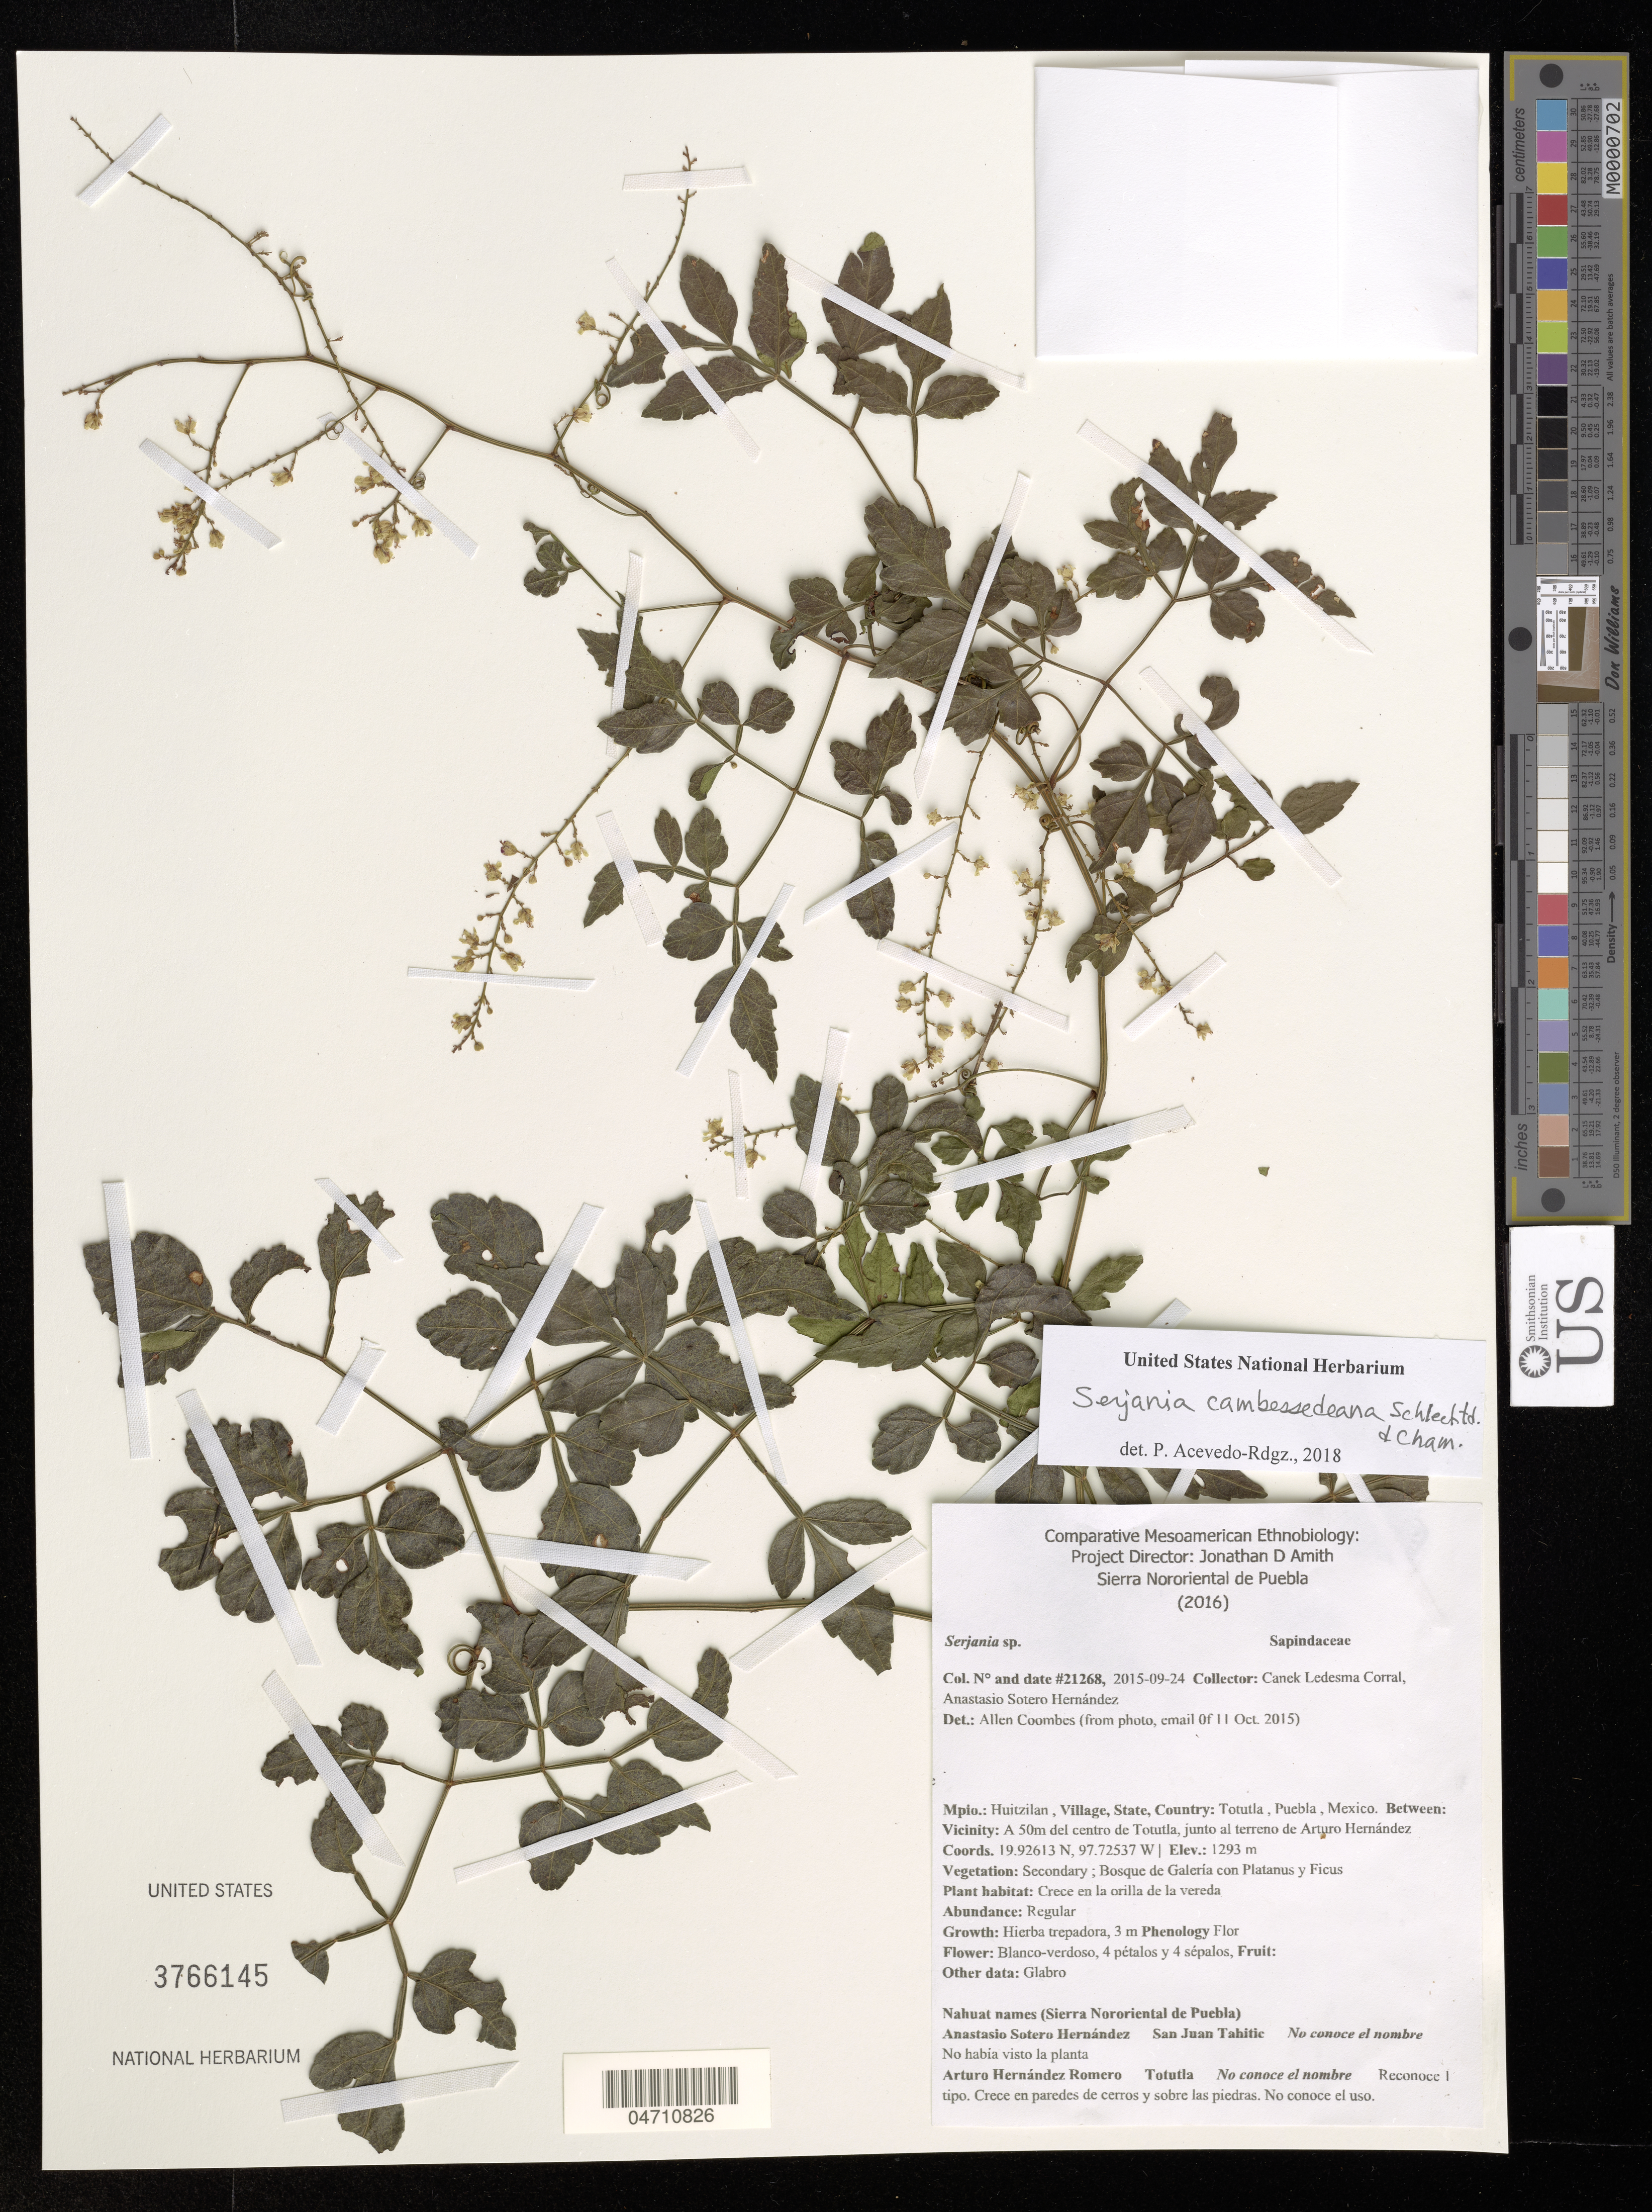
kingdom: Plantae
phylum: Tracheophyta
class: Magnoliopsida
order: Sapindales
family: Sapindaceae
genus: Serjania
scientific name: Serjania cambessediana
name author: Schltdl. & Cham.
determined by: Acevedo-Rodriguez, P., (US), Smithsonian Institution - National Museum of Natural History (UNITED STATES)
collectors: Canek Ledesma C. & A. Sotero H.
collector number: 21268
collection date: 2015-09-24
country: Mexico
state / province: Puebla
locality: Mpio.: Huitzilan, Totutla. Between: Vicinity: A 50m del centro de Totutla, junto al terreno de Arturo Hernández.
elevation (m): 1293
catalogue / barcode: US 3766145